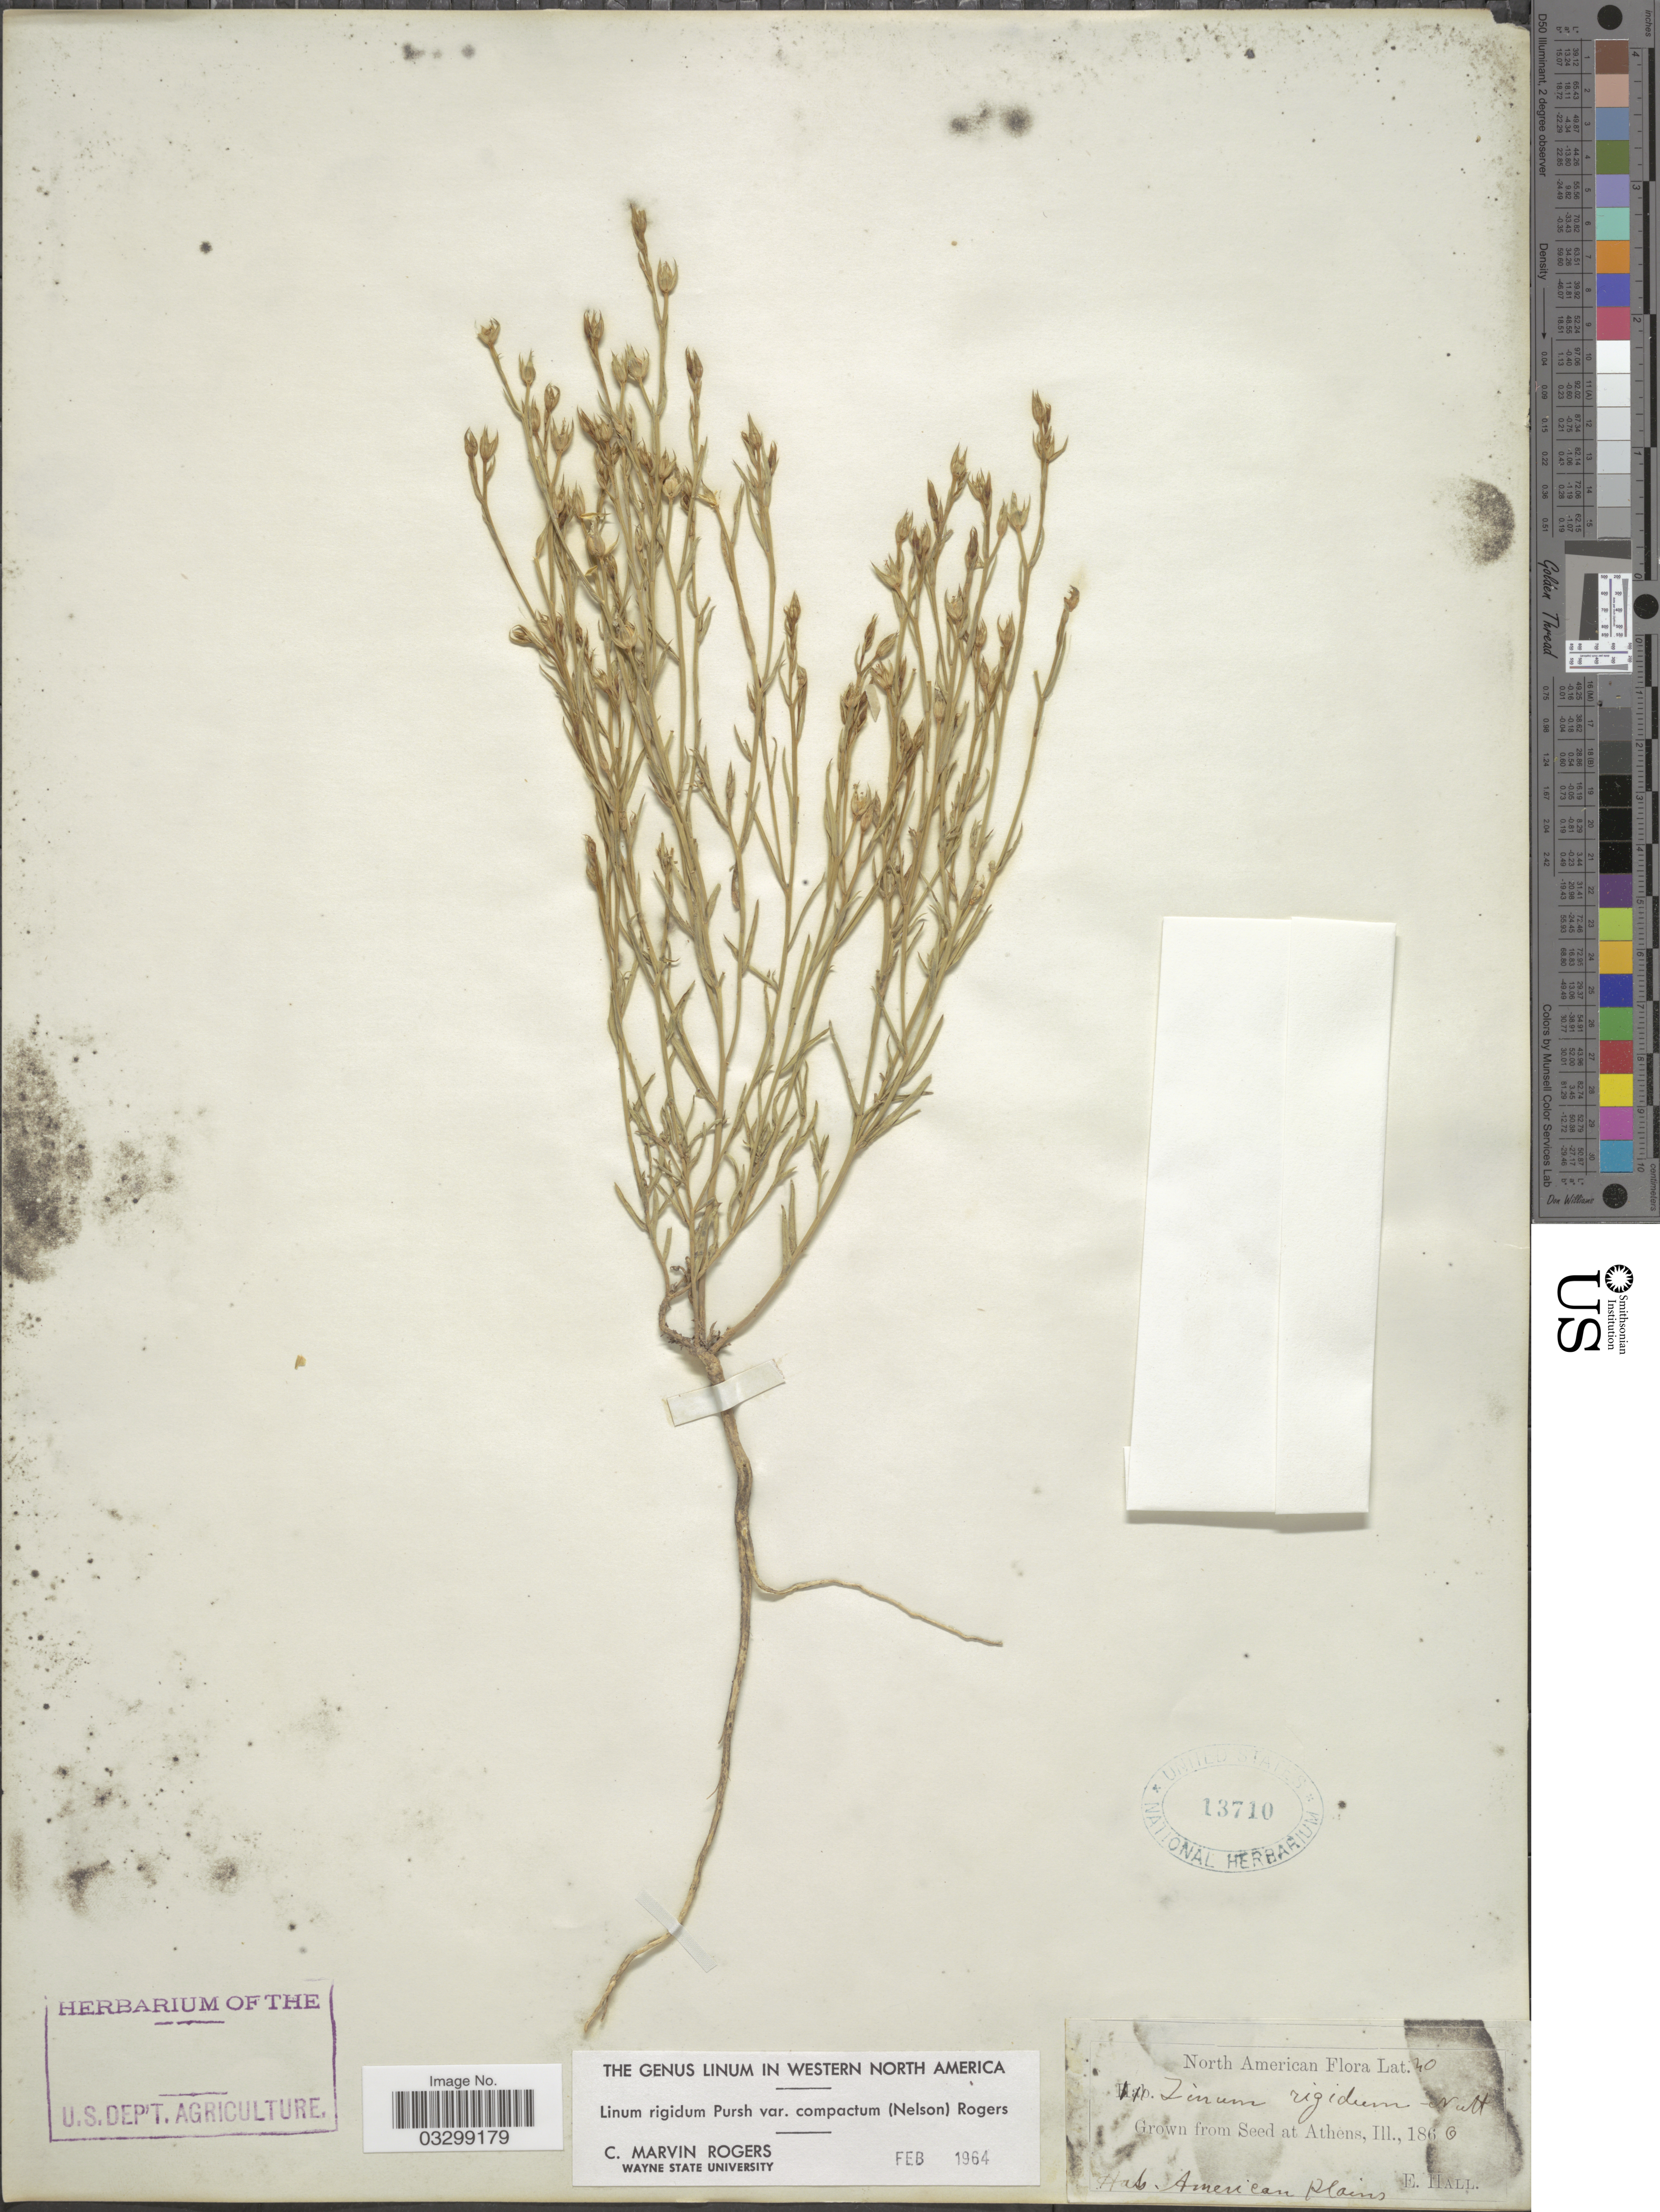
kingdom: Plantae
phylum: Tracheophyta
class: Magnoliopsida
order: Malpighiales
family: Linaceae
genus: Linum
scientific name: Linum rigidum var. compactum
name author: (A. Nelson) C.M. Rogers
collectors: E. Hall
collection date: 1866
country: United States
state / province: Illinois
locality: At Athens.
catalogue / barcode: US 13710